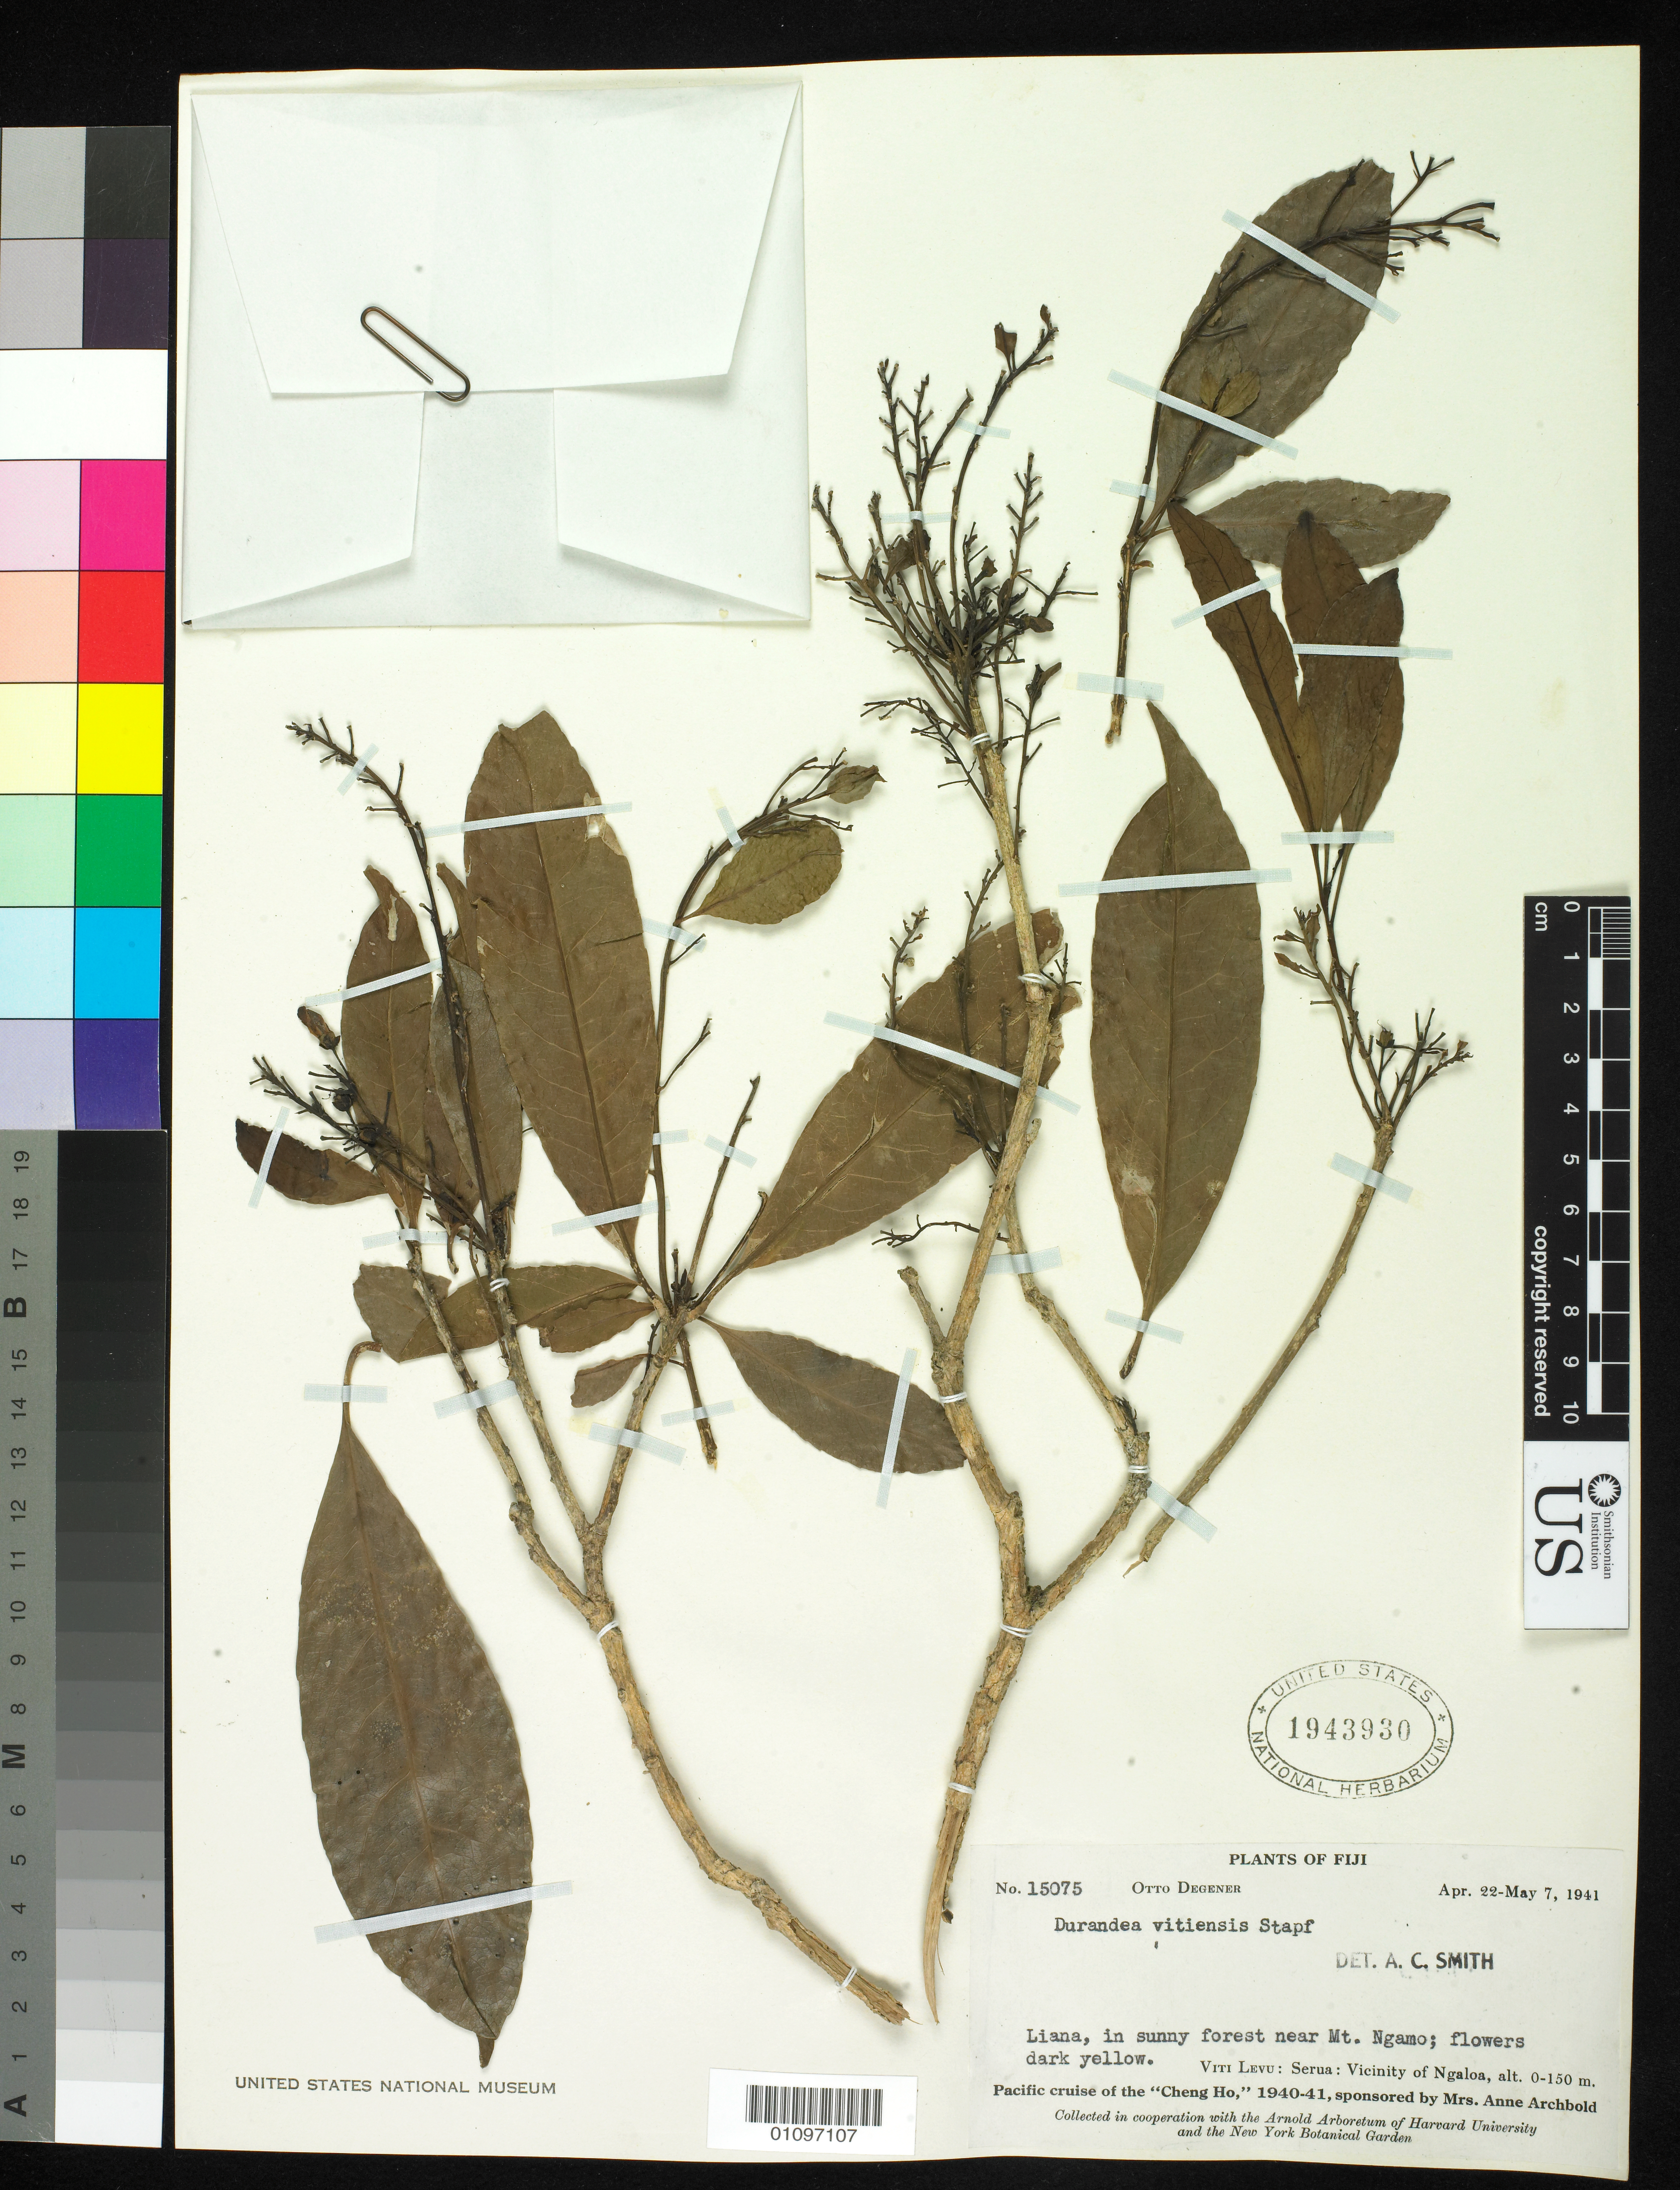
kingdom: Plantae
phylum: Tracheophyta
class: Magnoliopsida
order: Malpighiales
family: Linaceae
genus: Durandea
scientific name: Durandea vitiensis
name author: Stapf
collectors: O. Degener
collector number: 15075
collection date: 1941-04-22/1941-05-07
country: Fiji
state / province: Serua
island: Viti Levu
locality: Vicinity of Ngaloa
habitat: Sunny forest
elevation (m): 0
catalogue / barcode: US 1943930